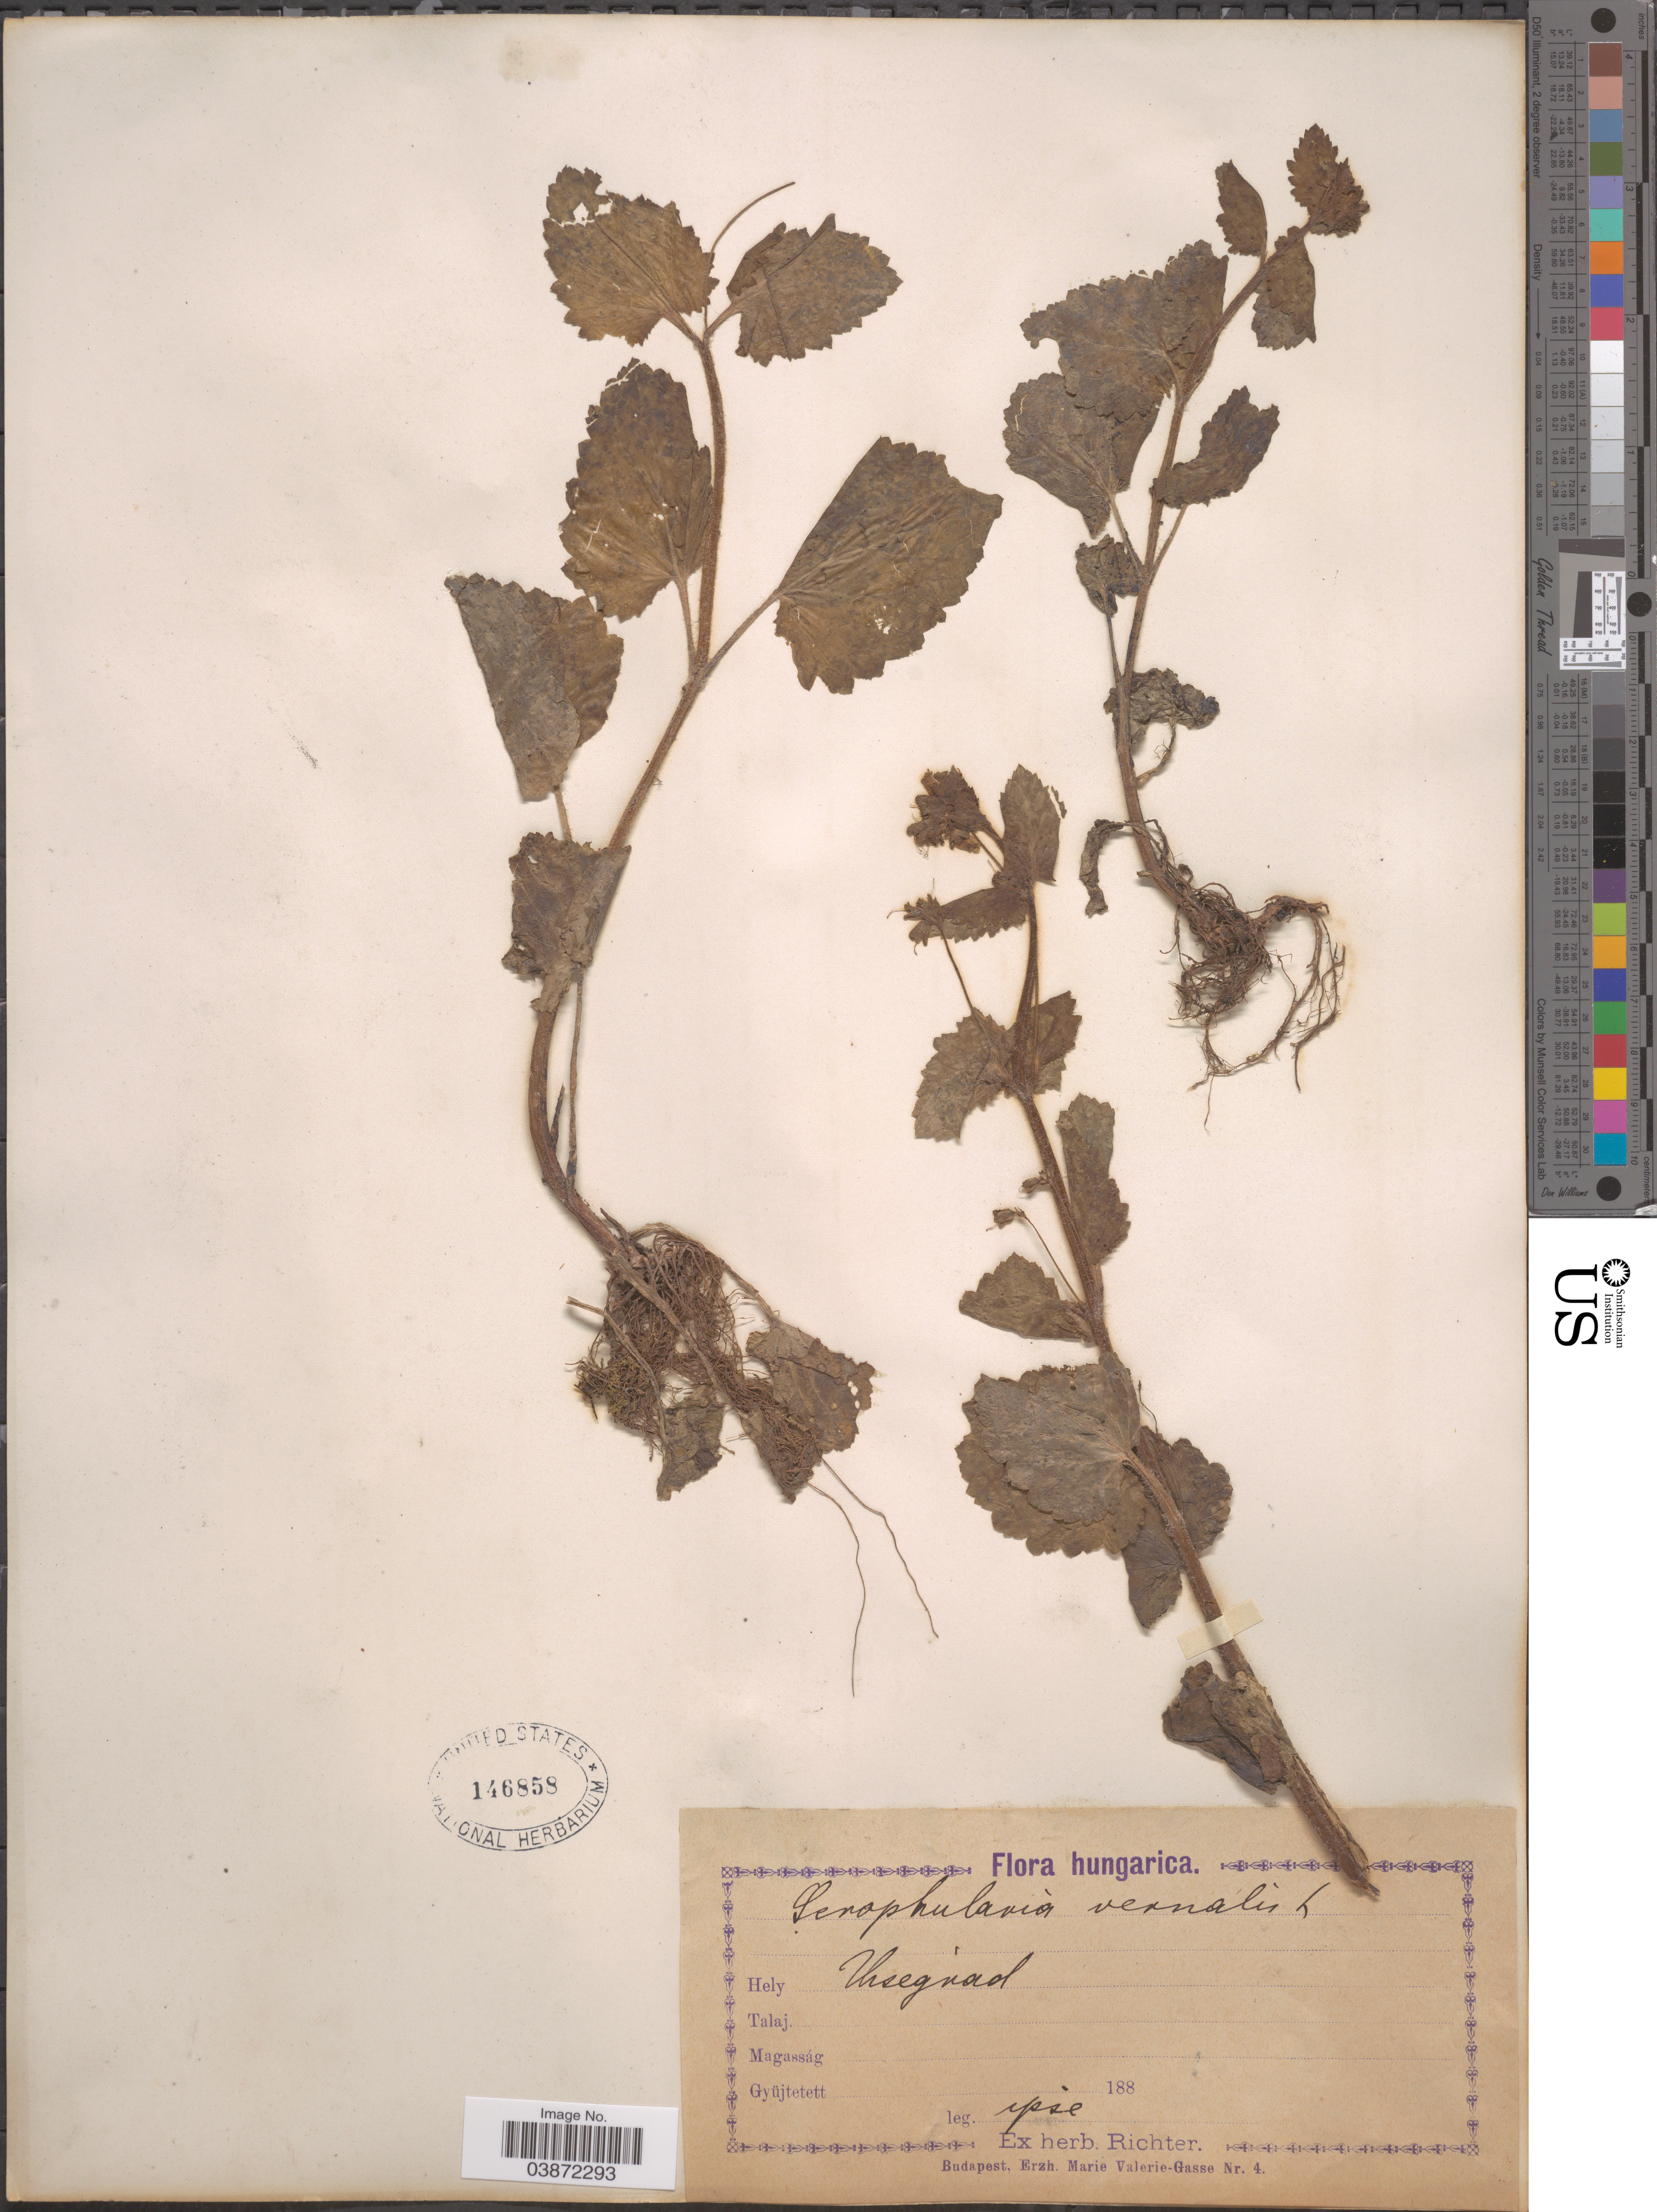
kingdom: Plantae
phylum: Tracheophyta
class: Magnoliopsida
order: Lamiales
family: Scrophulariaceae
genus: Scrophularia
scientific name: Scrophularia vernalis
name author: L.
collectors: -- Richter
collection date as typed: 188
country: Hungary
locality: Uisegnad [interpreted].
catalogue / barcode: US 146858